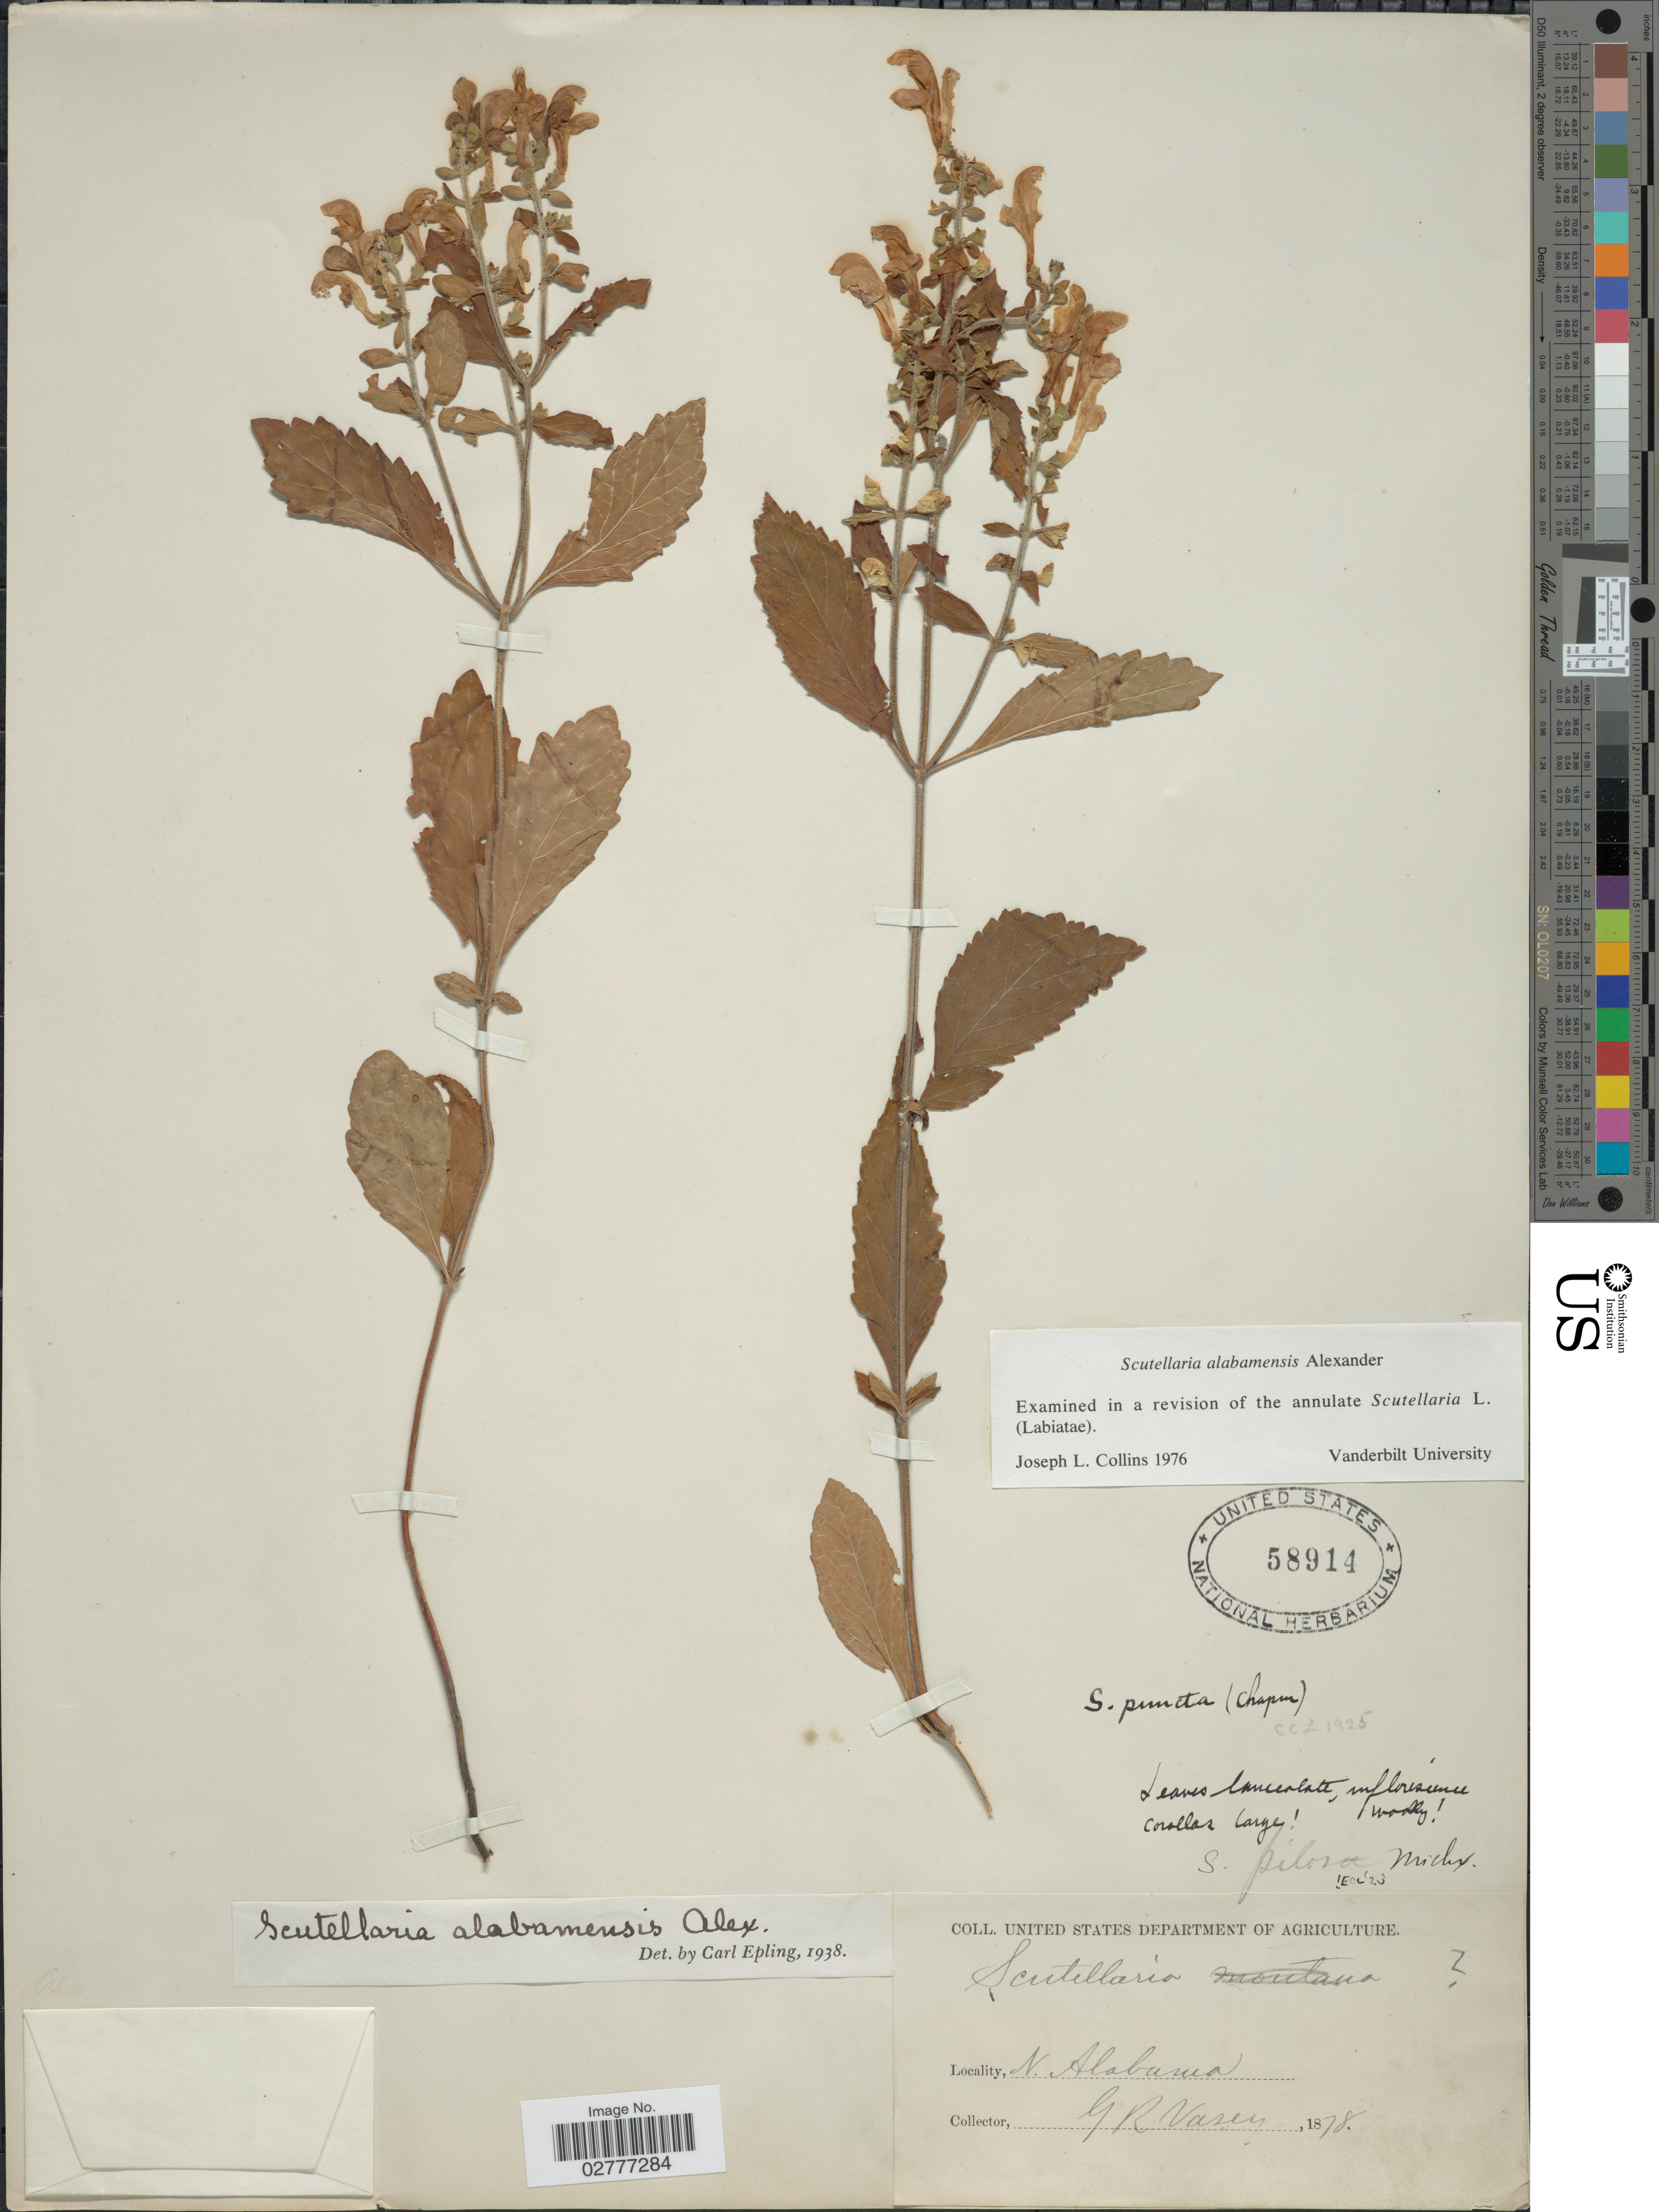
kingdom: Plantae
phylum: Tracheophyta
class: Magnoliopsida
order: Lamiales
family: Lamiaceae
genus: Scutellaria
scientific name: Scutellaria alabamensis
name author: Alexander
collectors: G. R. Vasey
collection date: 1878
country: United States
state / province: Alabama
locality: N. Alabama.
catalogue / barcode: US 58914